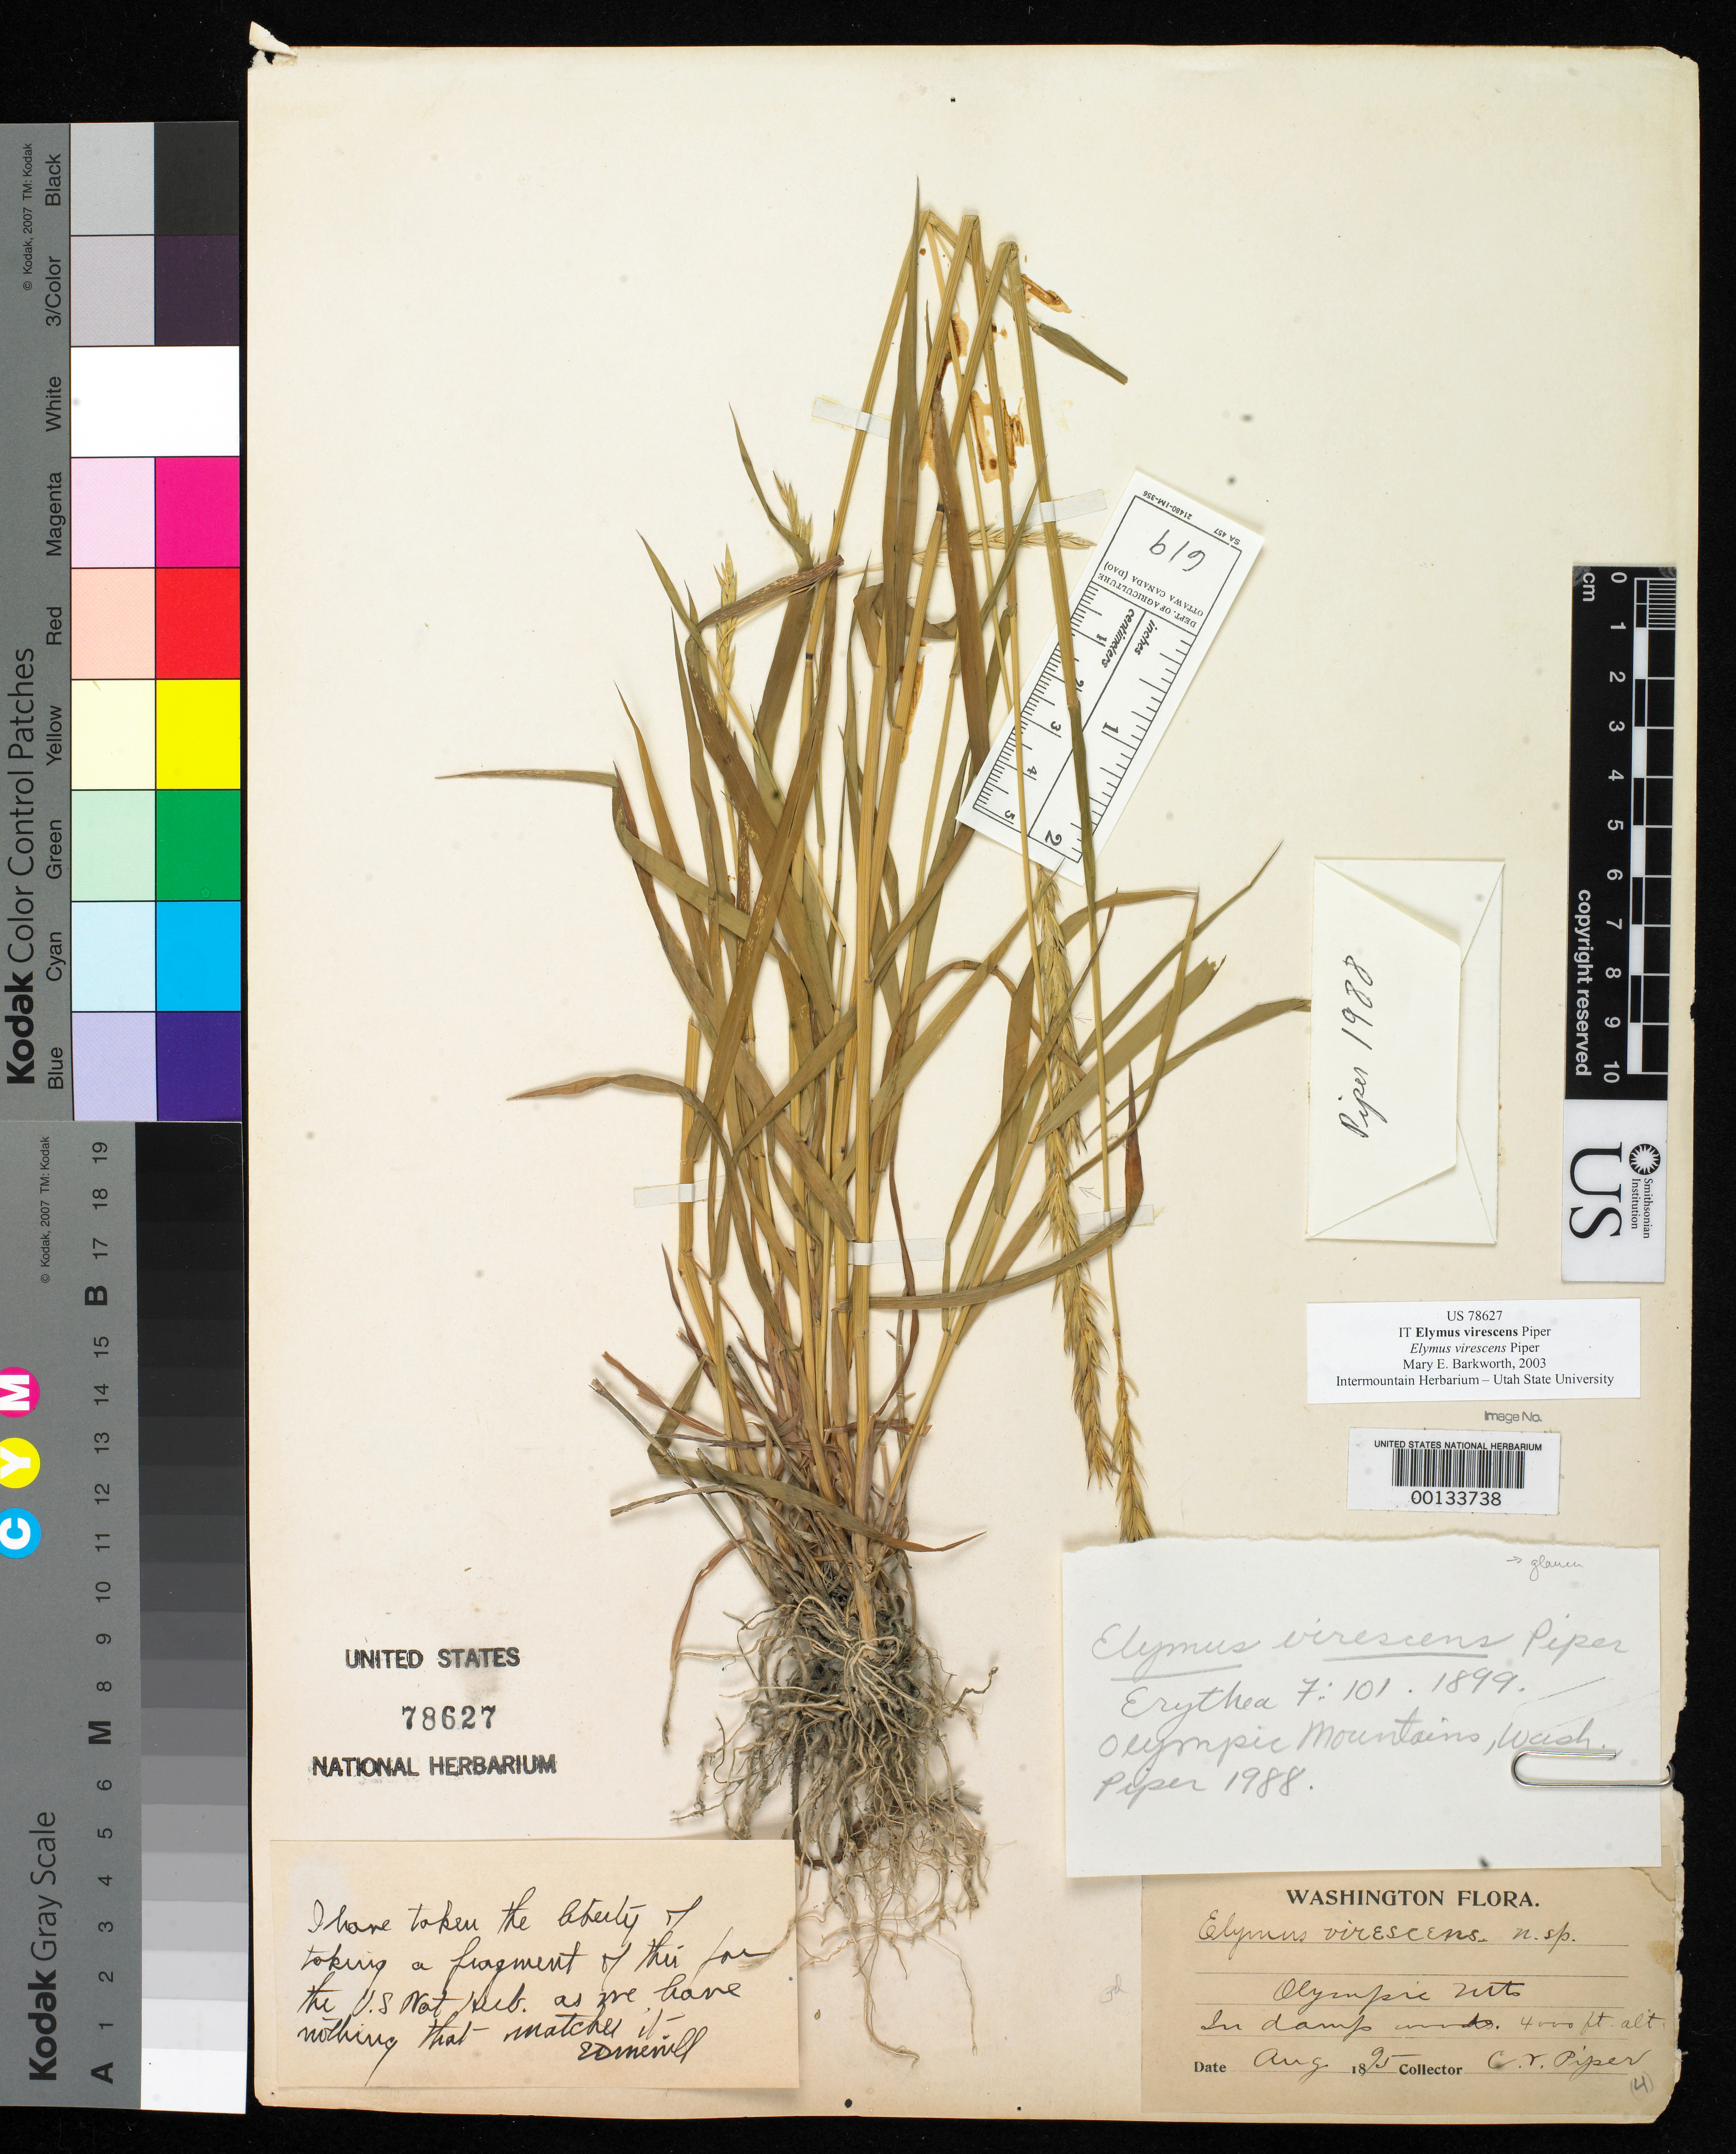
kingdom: Plantae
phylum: Tracheophyta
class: Liliopsida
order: Poales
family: Poaceae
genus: Elymus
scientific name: Elymus virescens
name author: Piper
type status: Isotype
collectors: C. V. Piper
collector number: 1988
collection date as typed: Aug 1895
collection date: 1895-08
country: United States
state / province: Washington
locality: Olympic Mts.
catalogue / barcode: US 78627